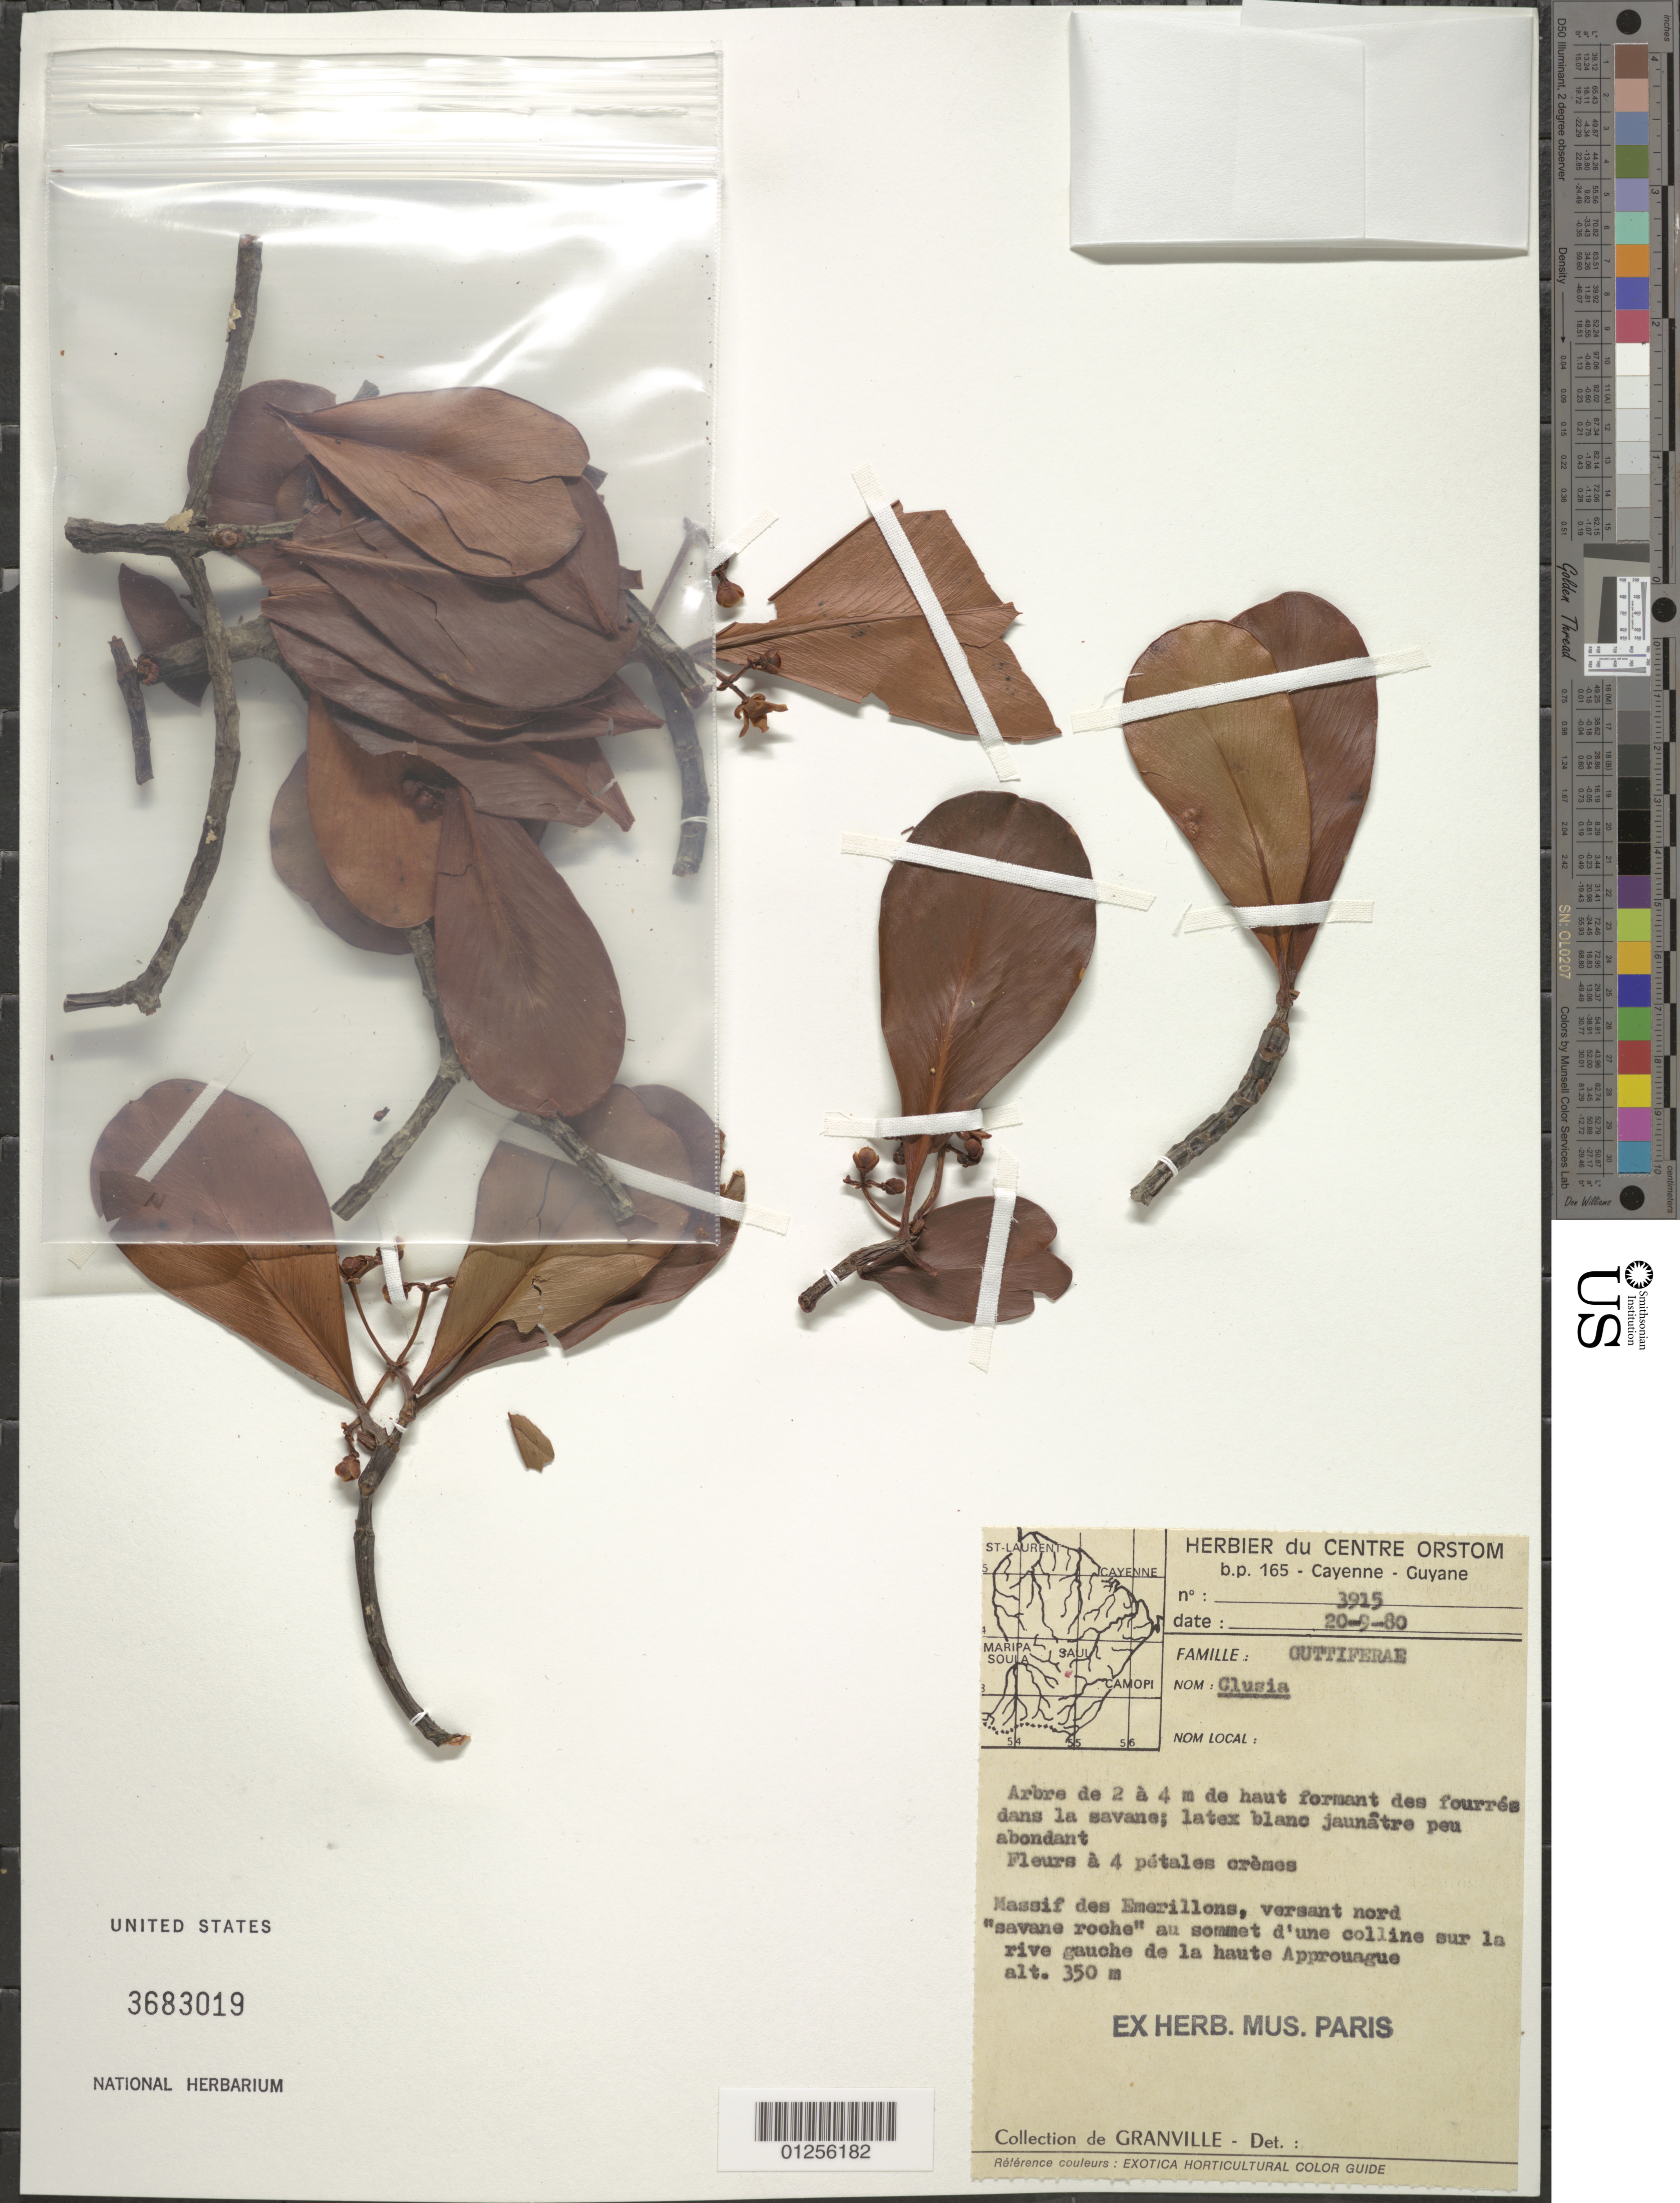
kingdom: Plantae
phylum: Tracheophyta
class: Magnoliopsida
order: Malpighiales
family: Clusiaceae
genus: Clusia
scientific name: Clusia sp.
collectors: J.-J. de Granville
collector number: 3915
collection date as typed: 23-Sep-80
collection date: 1980-09-23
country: French Guiana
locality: Émerillon Massif, zone nord, Haute Approuague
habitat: savane roche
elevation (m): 350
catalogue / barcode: US 3683019